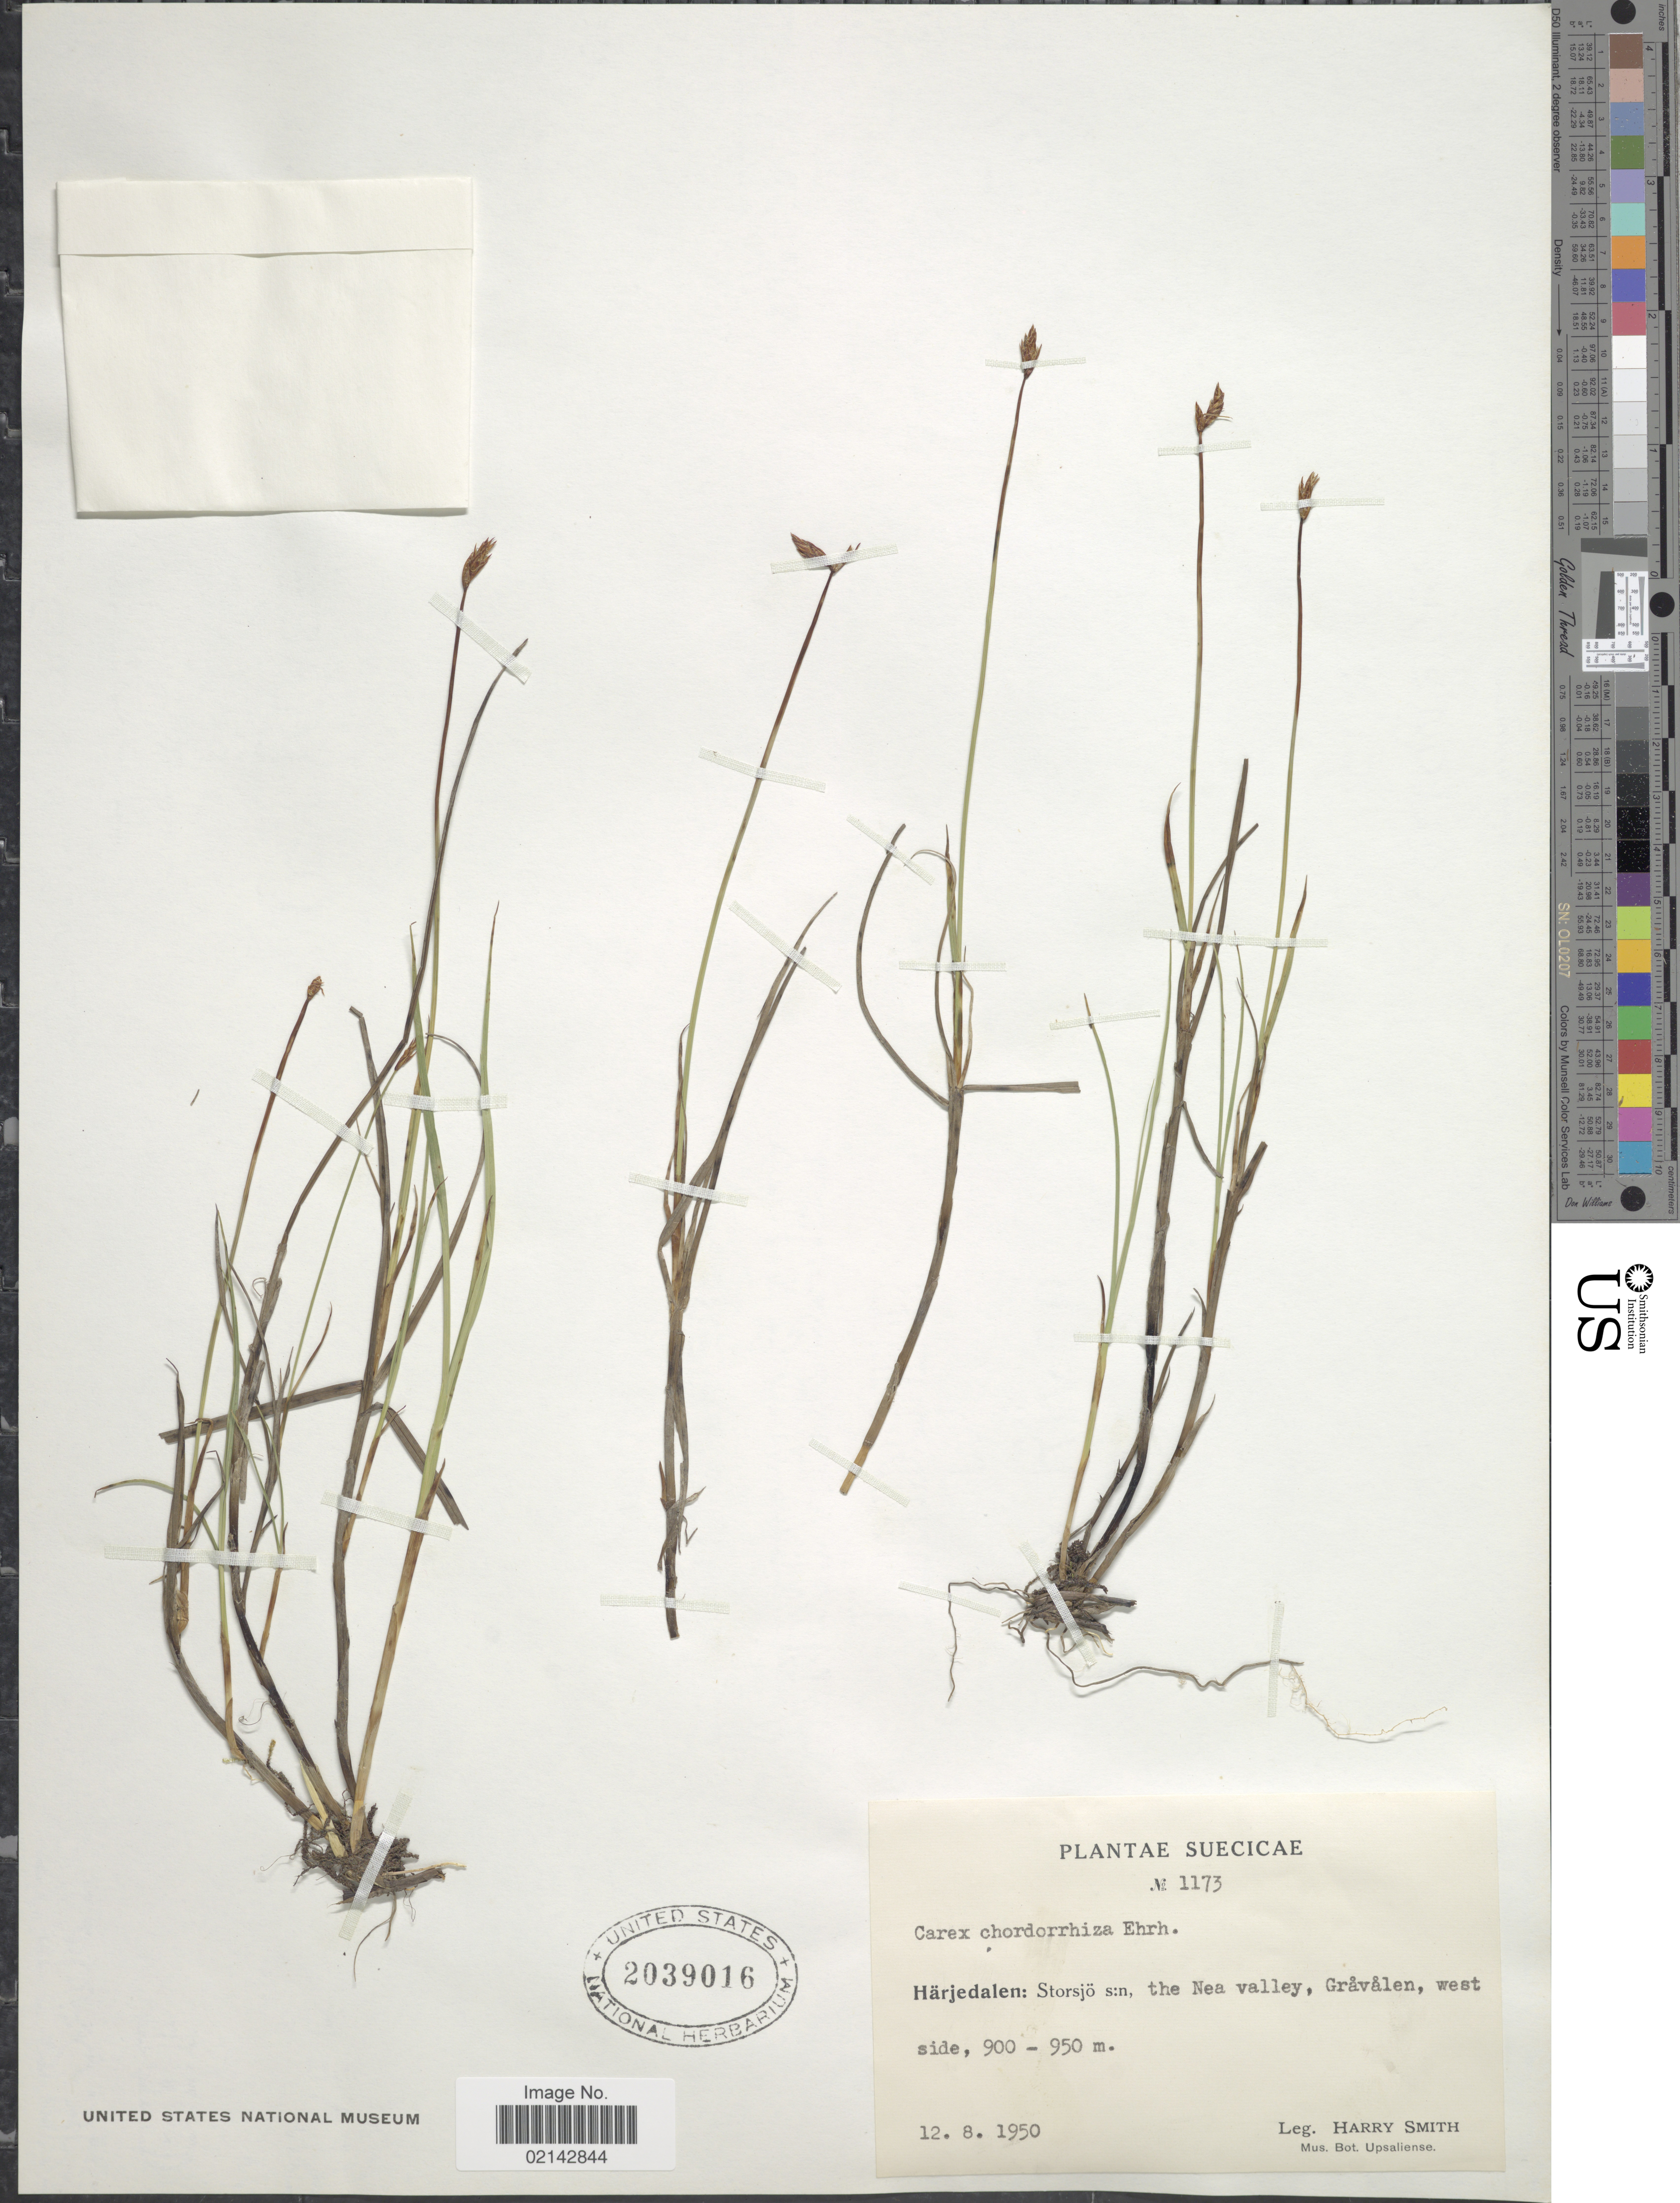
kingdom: Plantae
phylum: Tracheophyta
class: Liliopsida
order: Poales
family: Cyperaceae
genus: Carex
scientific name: Carex chordorrhiza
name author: L. f.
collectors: H. Smith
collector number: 1173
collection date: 1950-08-12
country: Sweden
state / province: Jamtland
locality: Suecicae, Harjedalen: Storsjo s:n, the Nea valley, Gravalen, west side.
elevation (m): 900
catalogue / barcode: US 2039016